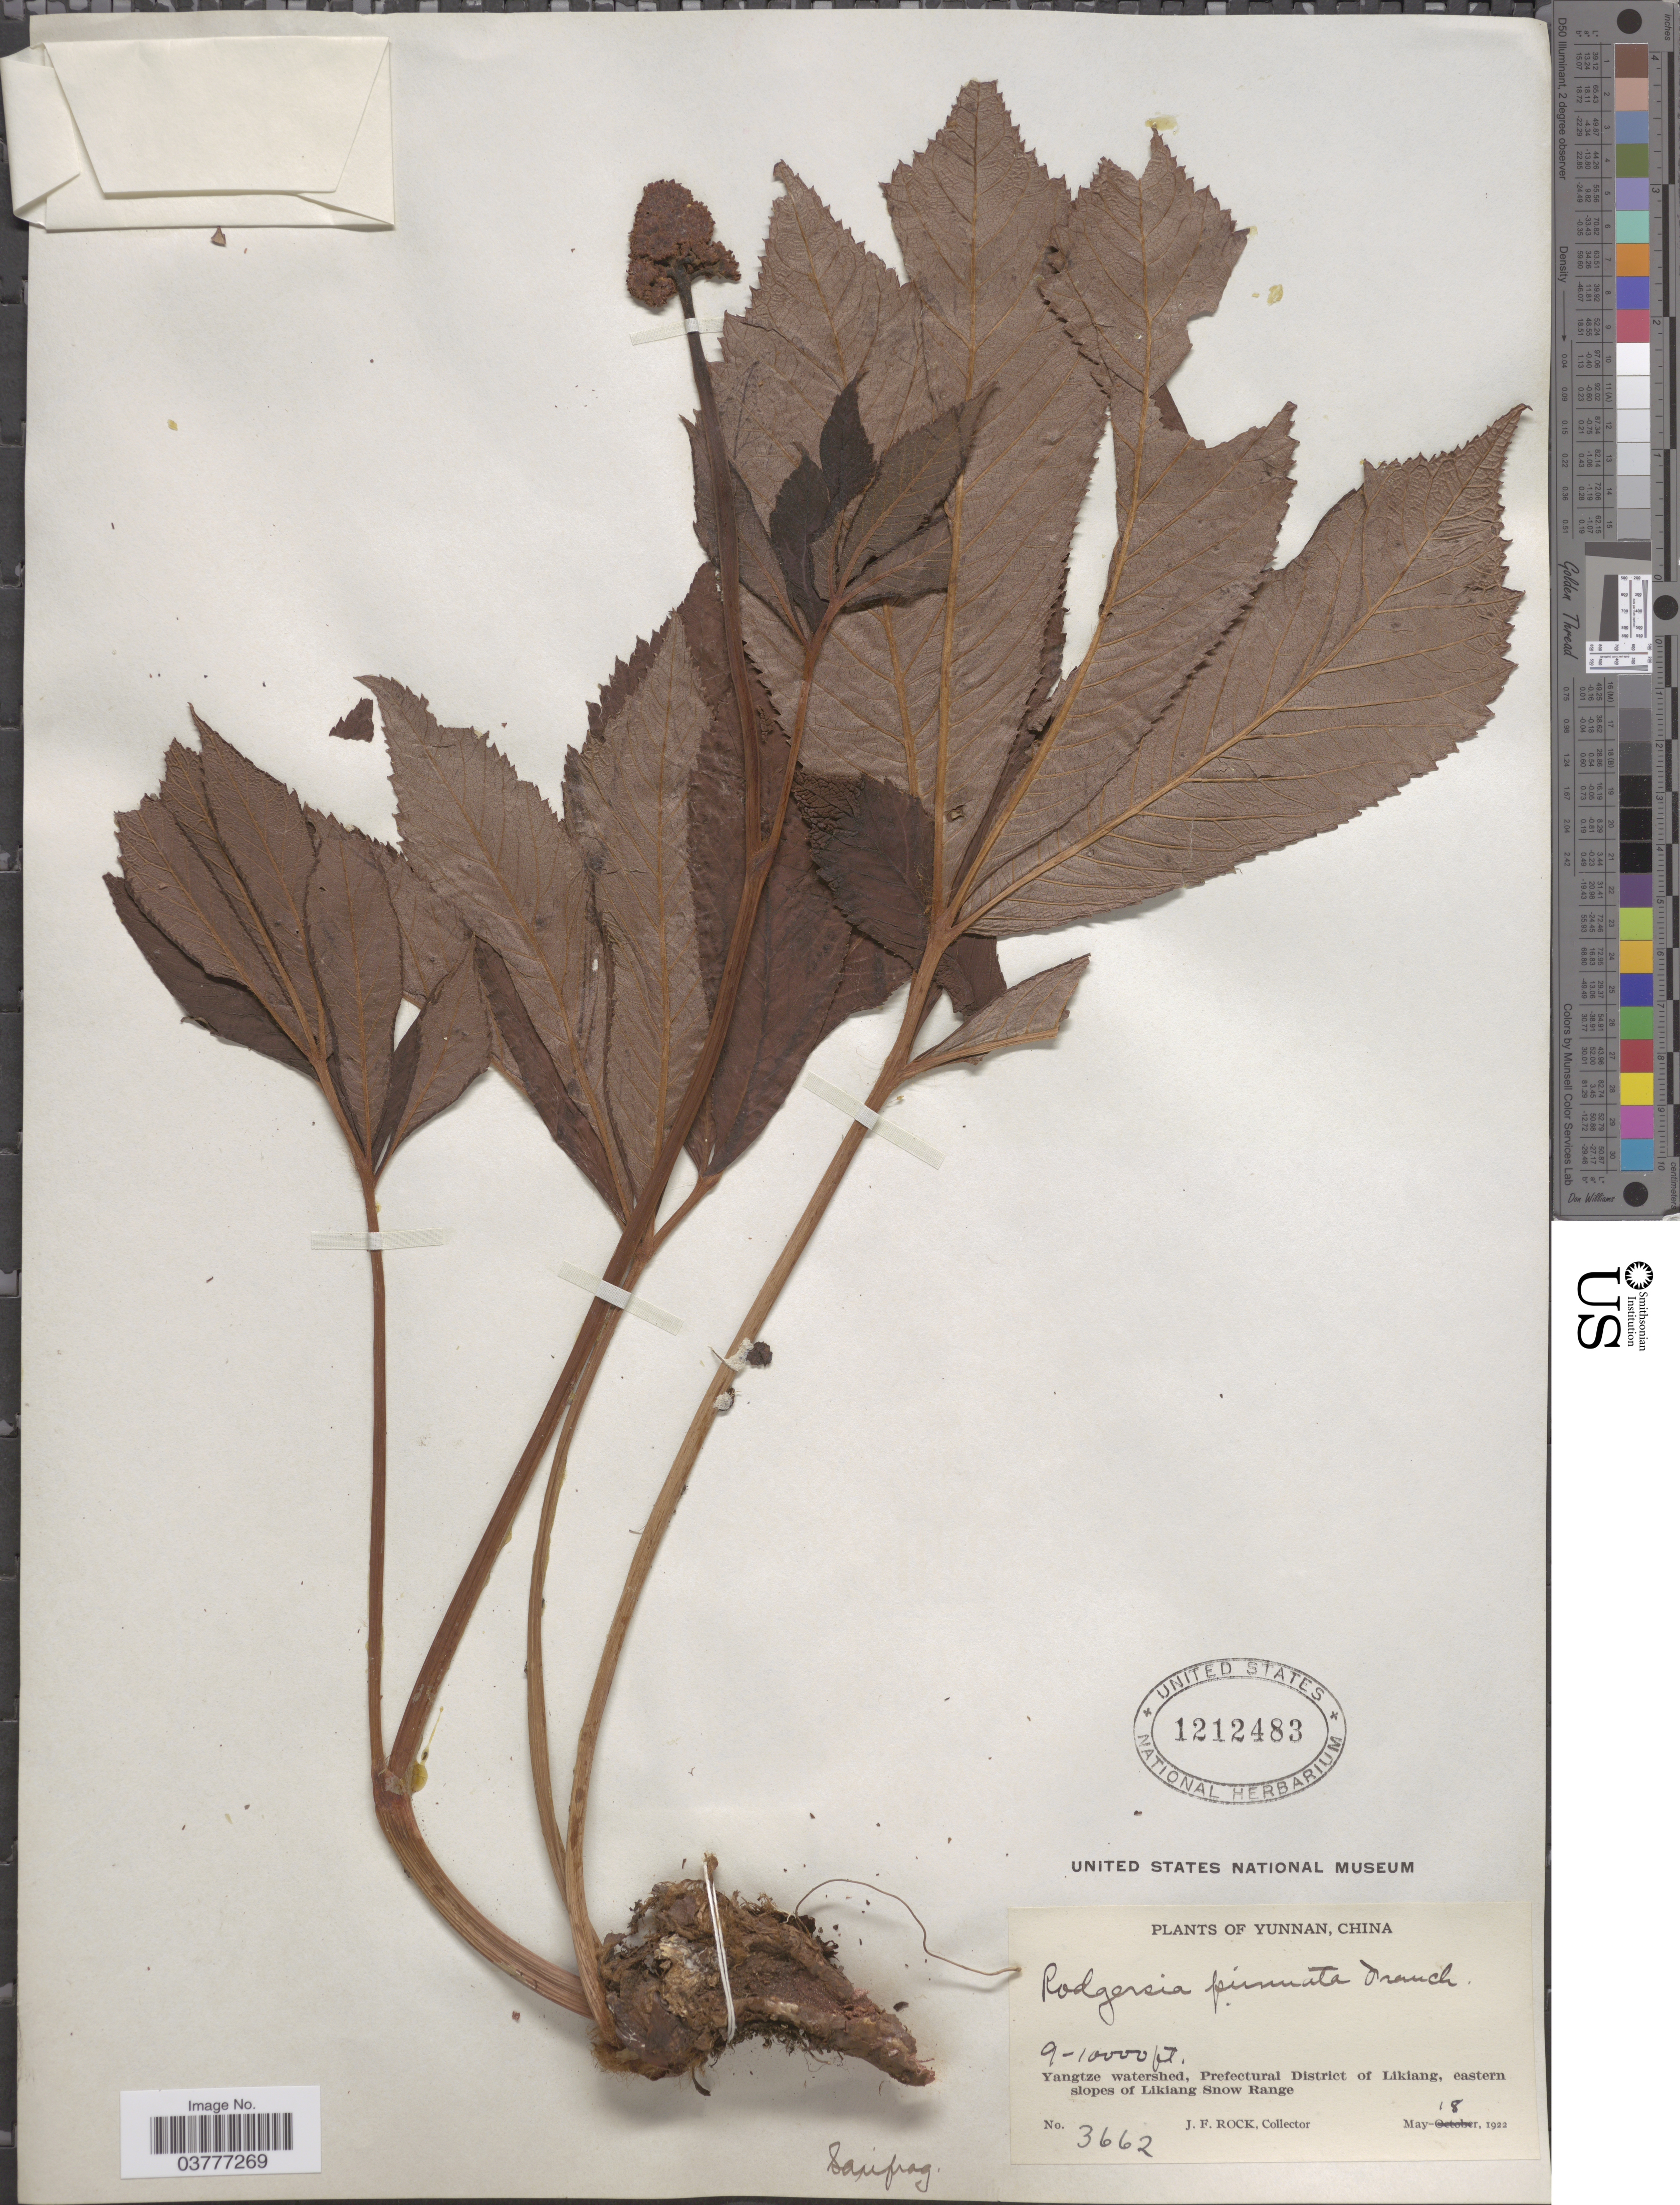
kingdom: Plantae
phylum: Tracheophyta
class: Magnoliopsida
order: Saxifragales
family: Saxifragaceae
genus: Rodgersia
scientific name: Rodgersia pinnata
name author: Franch.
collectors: J. Rock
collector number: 3662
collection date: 1922-05-18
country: China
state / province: Yunnan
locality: Yangtze watershed, Prefectural District of Likiang, eastern slopes of Likiang Snow Range.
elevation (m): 2743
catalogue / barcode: US 1212483